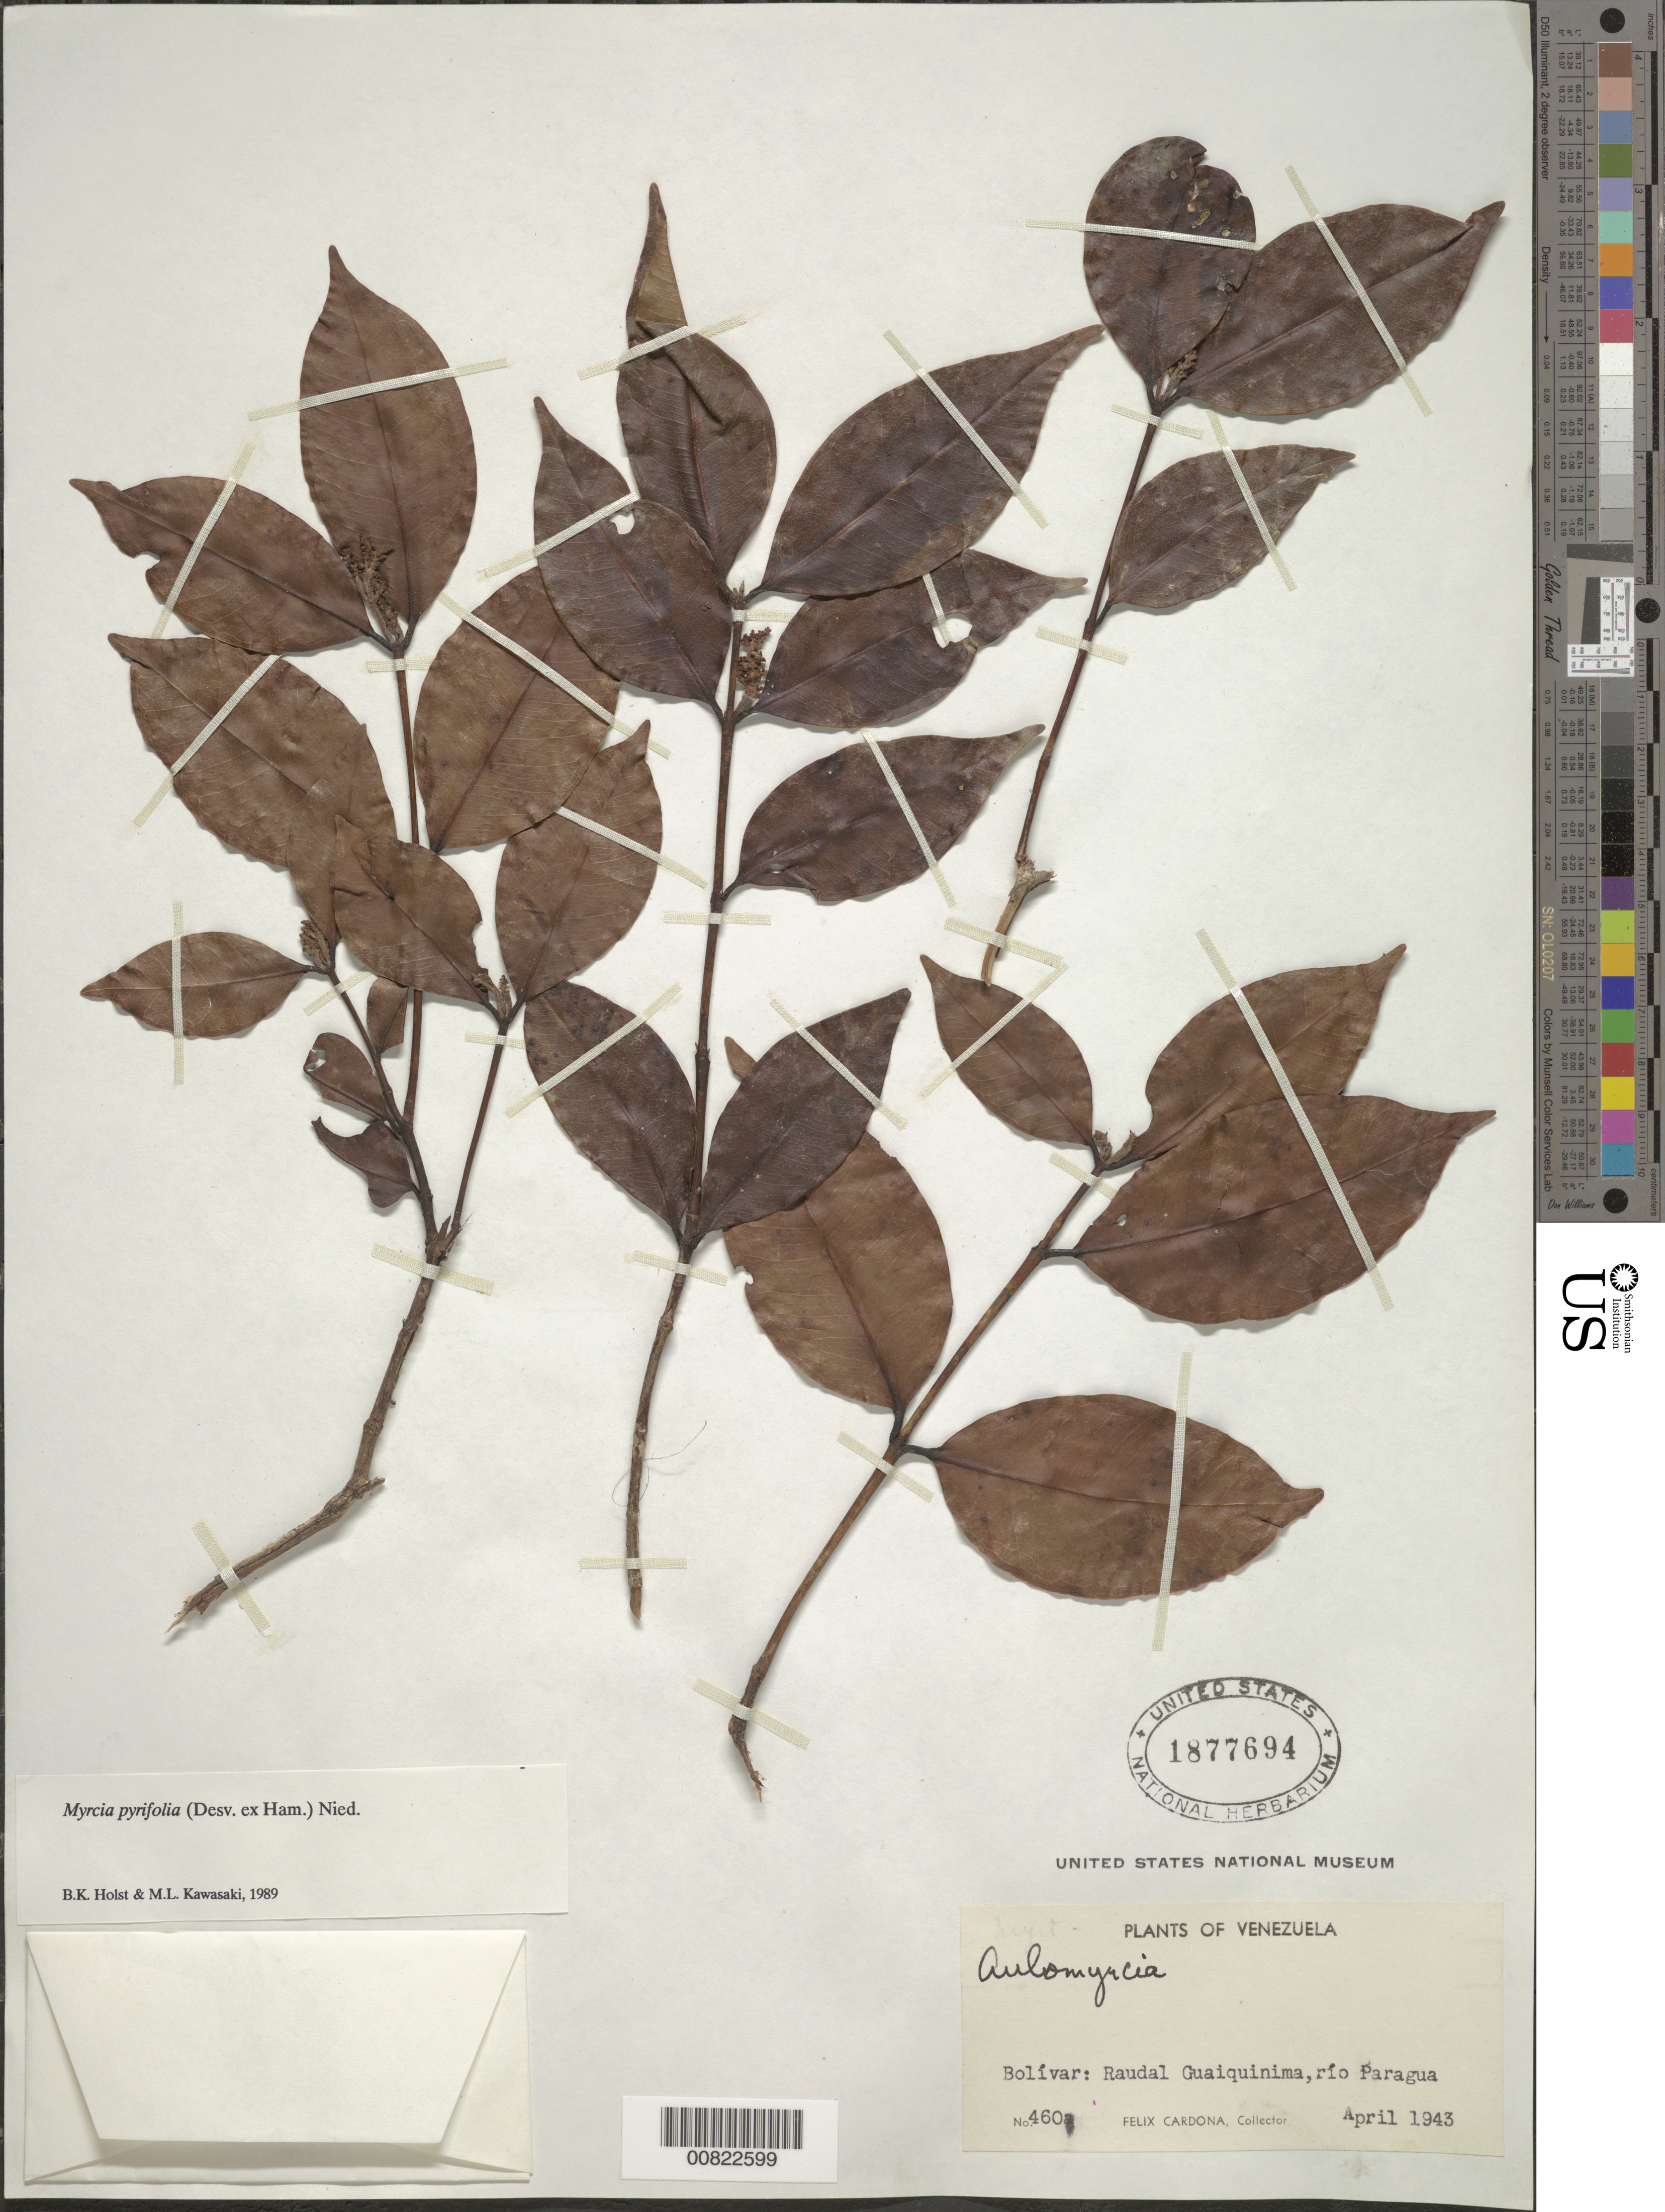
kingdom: Plantae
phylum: Tracheophyta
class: Magnoliopsida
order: Myrtales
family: Myrtaceae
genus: Myrcia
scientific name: Myrcia pyrifolia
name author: Nied.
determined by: Holst, Bruce K.; Kawasaki, María L.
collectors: F. Cardona Puig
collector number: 460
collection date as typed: Apr-43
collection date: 1943-04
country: Venezuela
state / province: Bolívar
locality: Río Paragua, Raudal Guaiquinima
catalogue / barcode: US 1877694